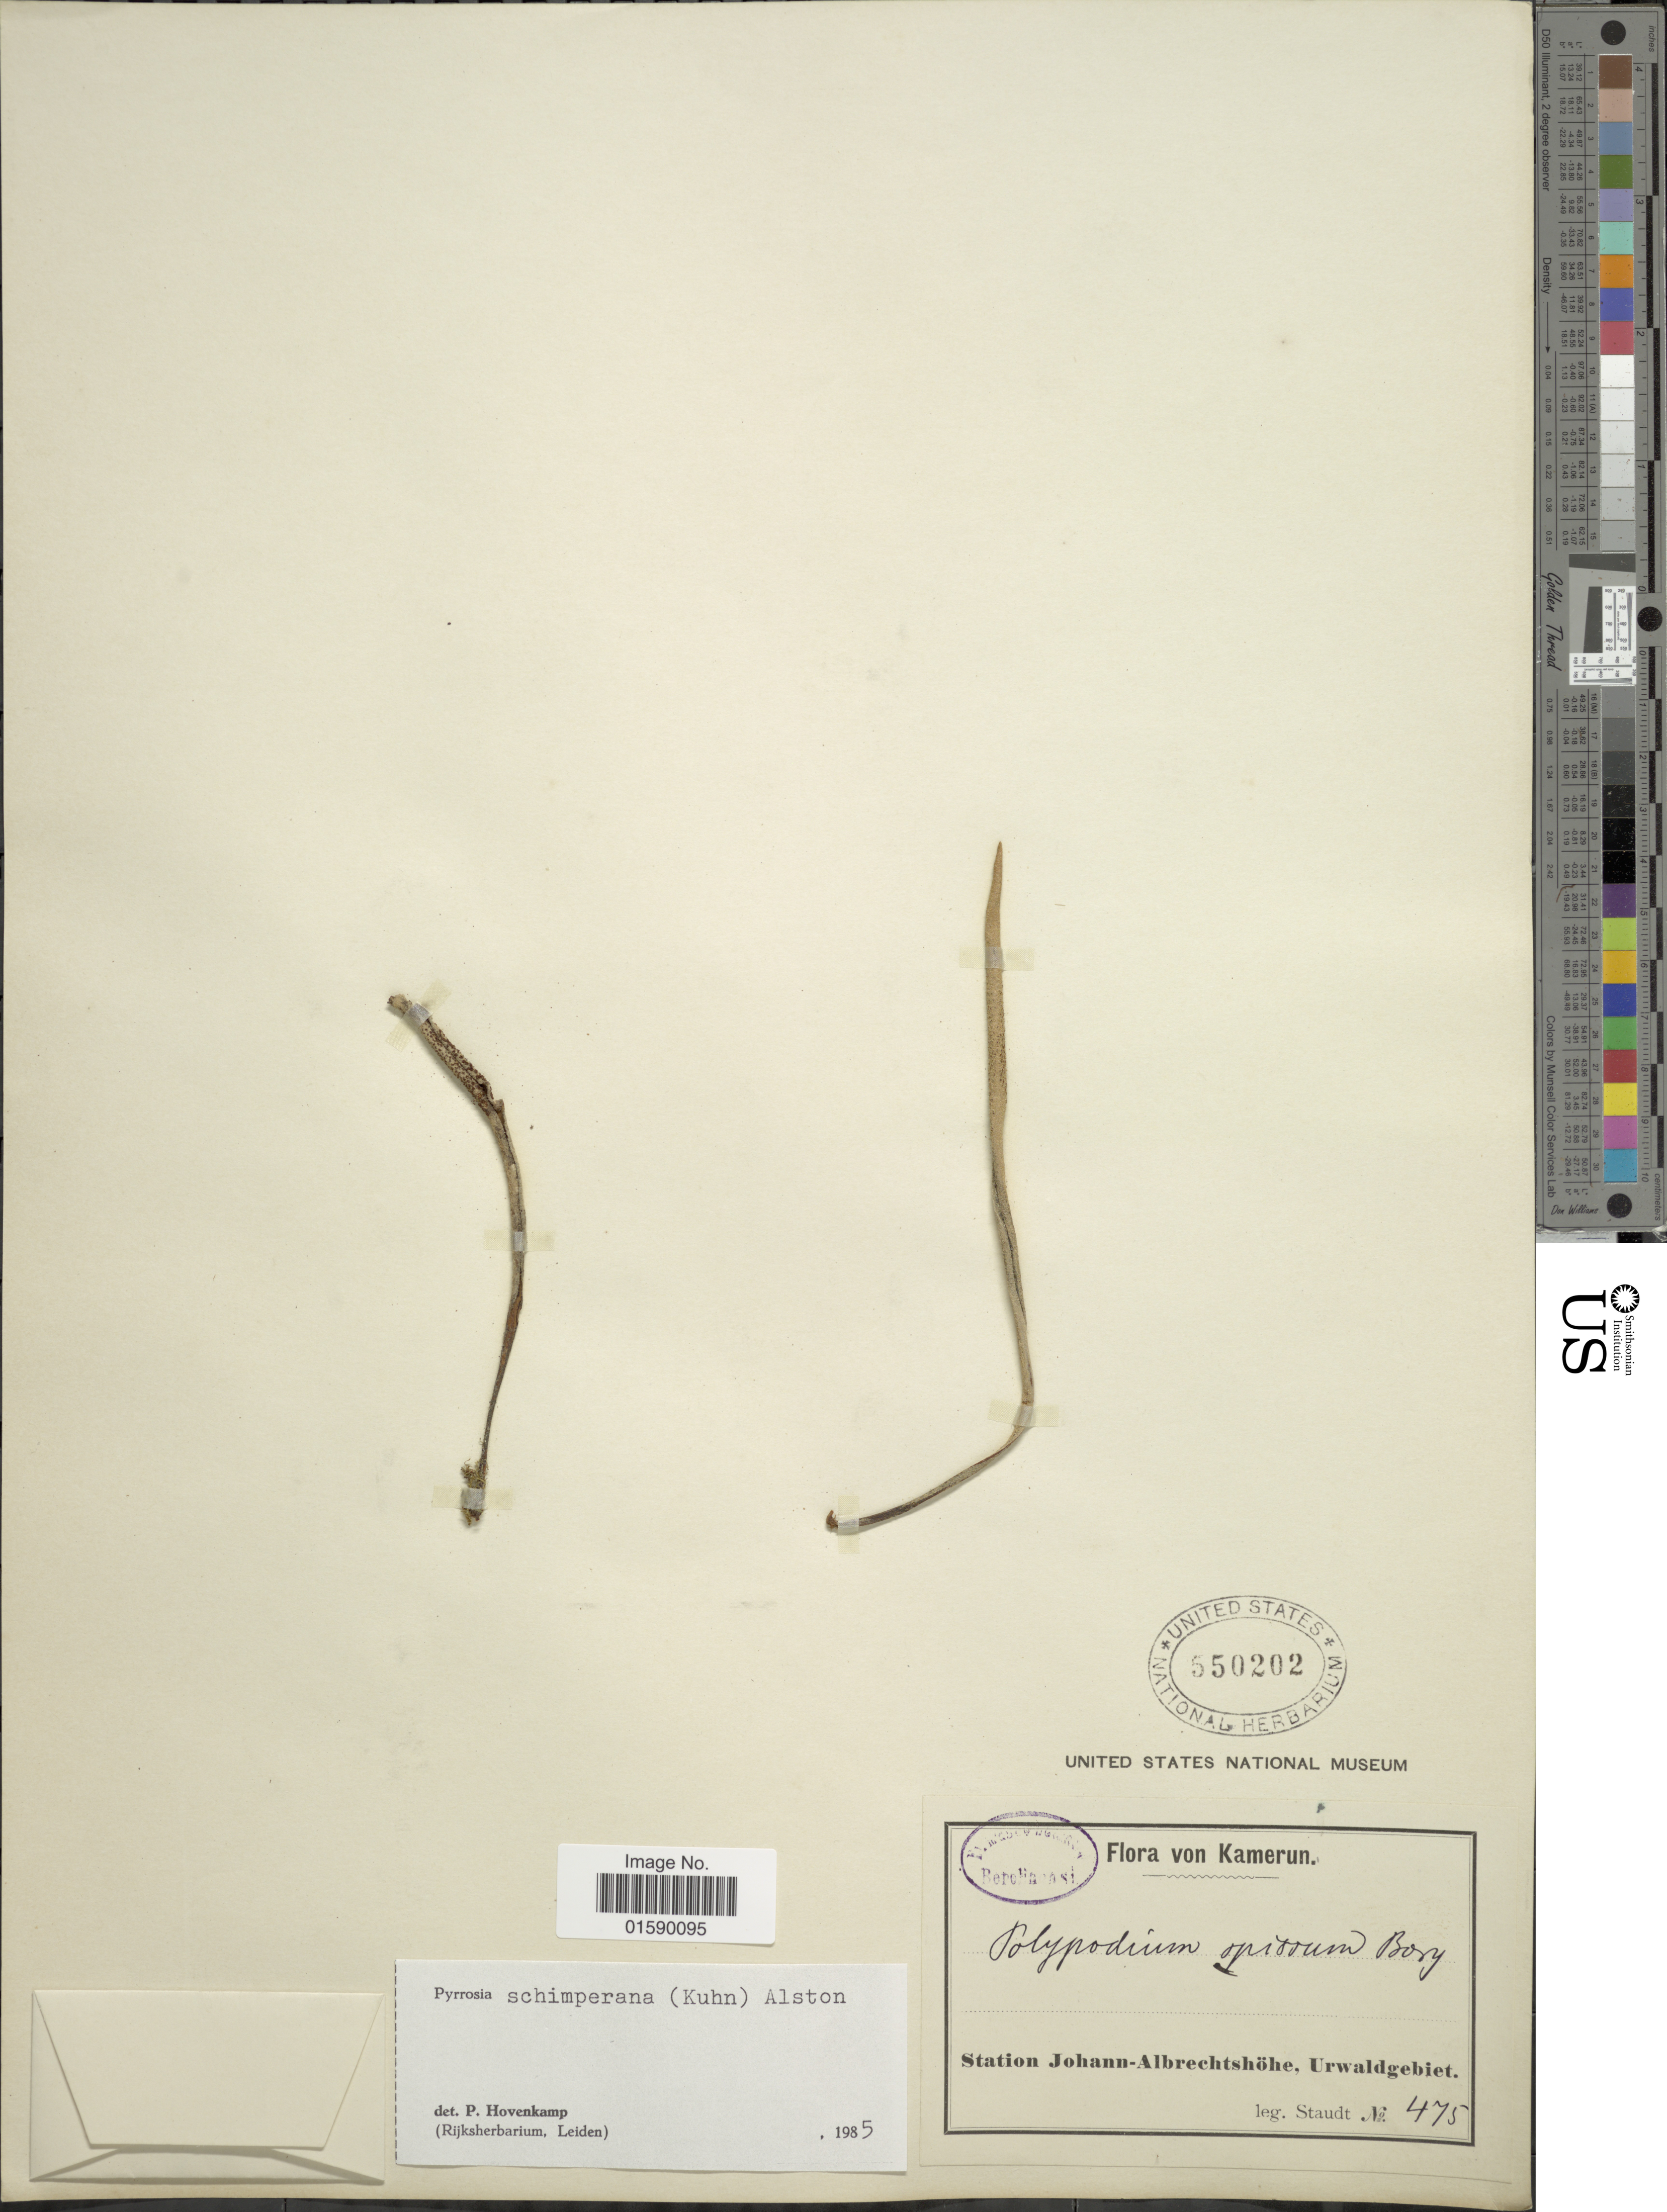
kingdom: Plantae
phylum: Tracheophyta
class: Polypodiopsida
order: Polypodiales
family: Polypodiaceae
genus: Pyrrosia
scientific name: Pyrrosia schimperiana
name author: (Mett. ex Kuhn) Alston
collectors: -. Staudt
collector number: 475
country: Cameroon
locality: Kamerun, Station Johann-Albrechtshohe, Urwaldgebiet.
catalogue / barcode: US 550202